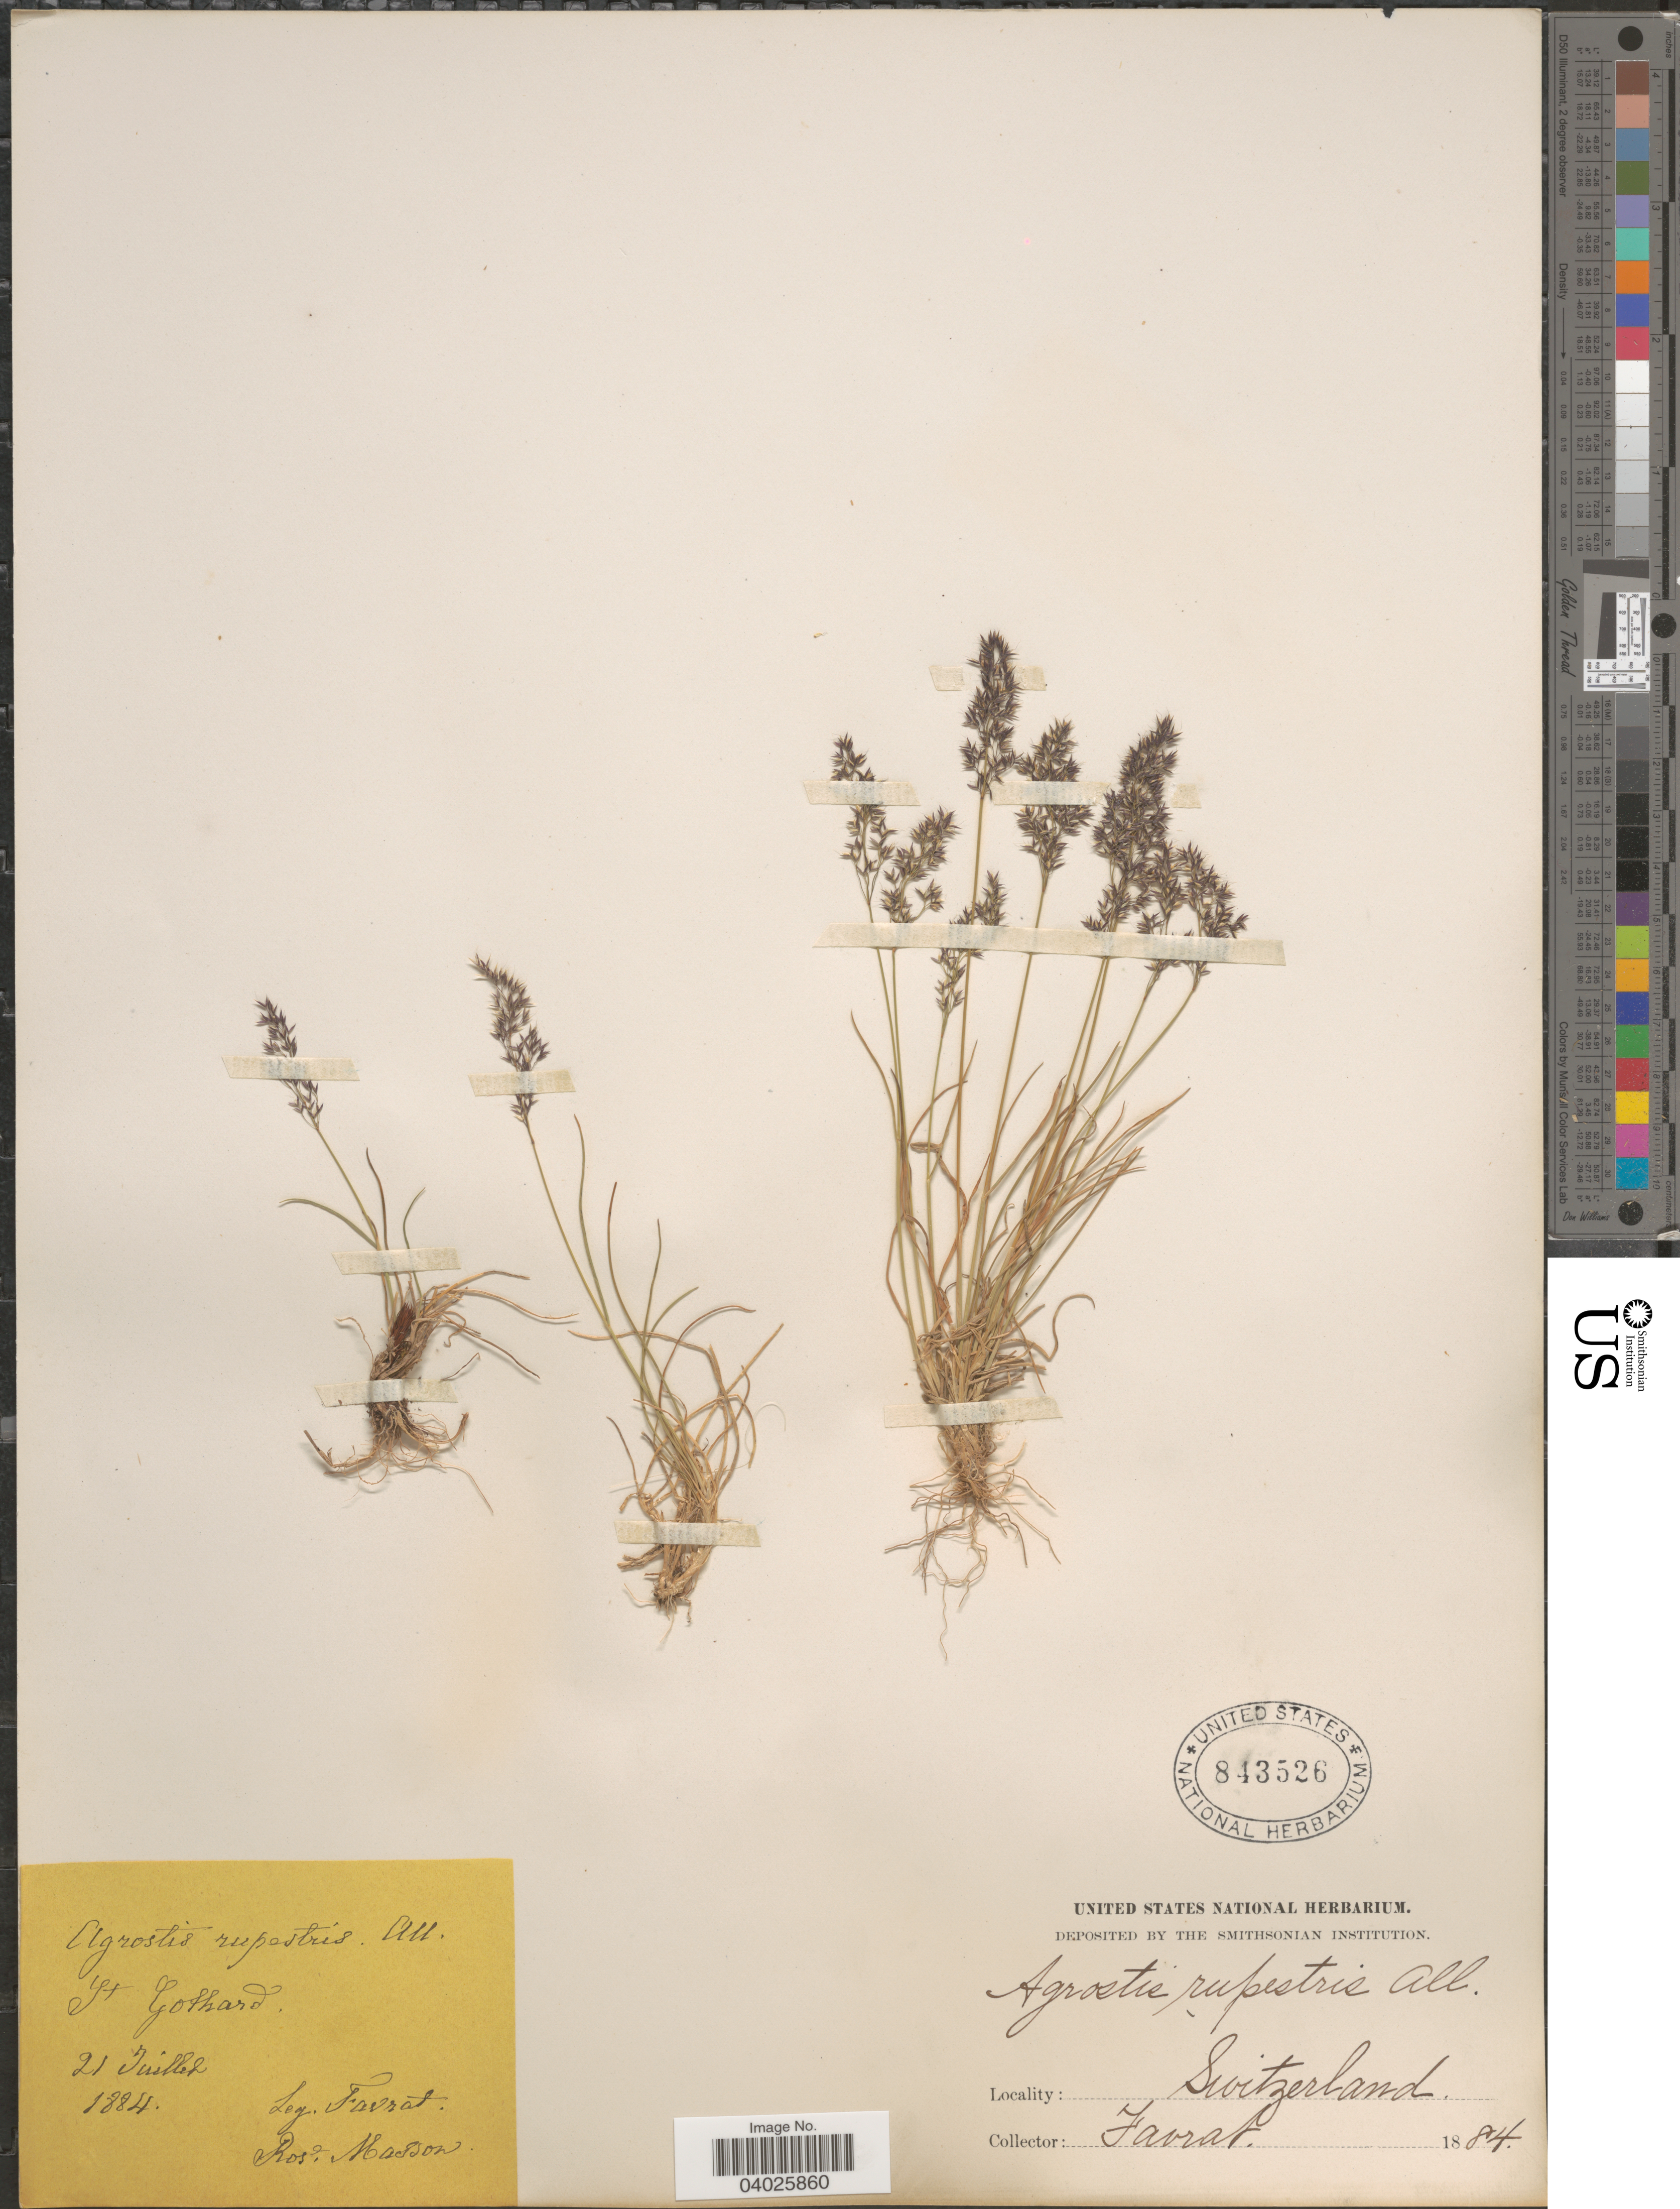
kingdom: Plantae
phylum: Tracheophyta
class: Liliopsida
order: Poales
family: Poaceae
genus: Agrostis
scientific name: Agrostis rupestris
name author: All.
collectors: L. Favrat & R. Masson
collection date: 1884-07-21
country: Switzerland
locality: St. Gothard.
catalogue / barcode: US 843526